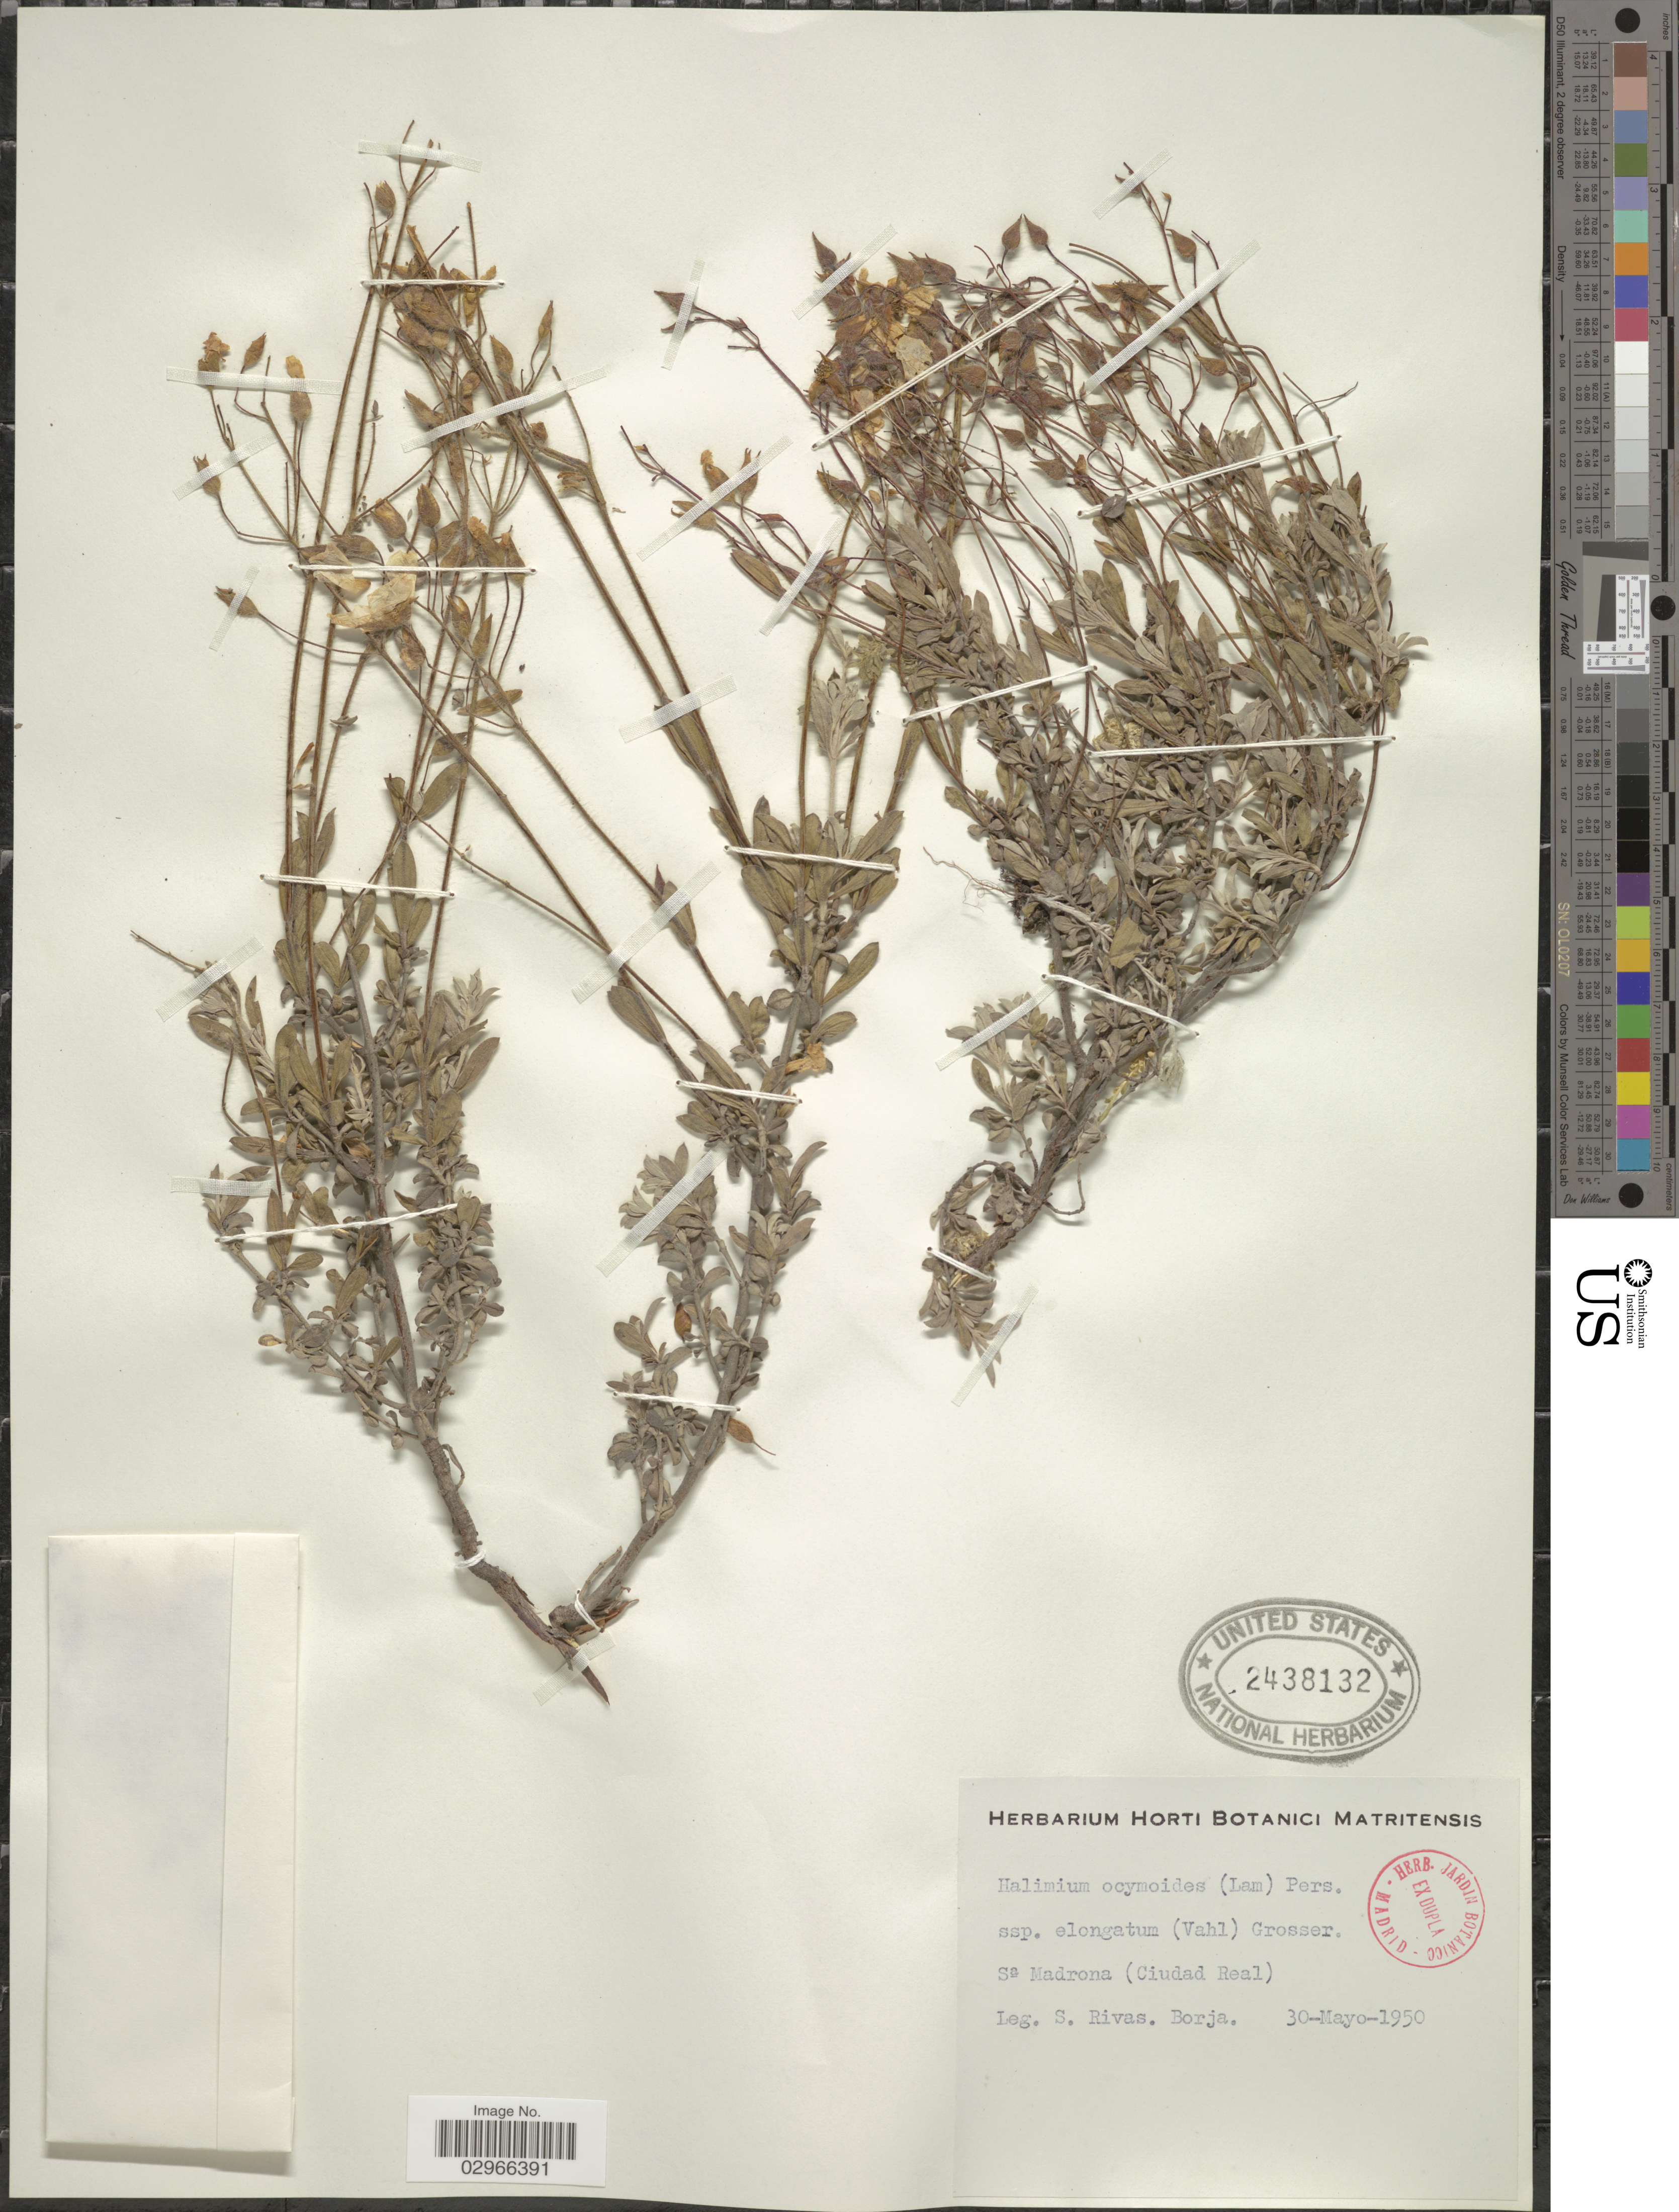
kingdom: Plantae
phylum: Tracheophyta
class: Magnoliopsida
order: Malvales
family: Cistaceae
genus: Halimium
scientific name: Halimium ocymoides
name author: (Lam.) Willk.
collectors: S. Rivas & -. Borja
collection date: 1950-05-30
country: Spain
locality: Sa Madrona (Ciudad Real).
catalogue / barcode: US 2438132